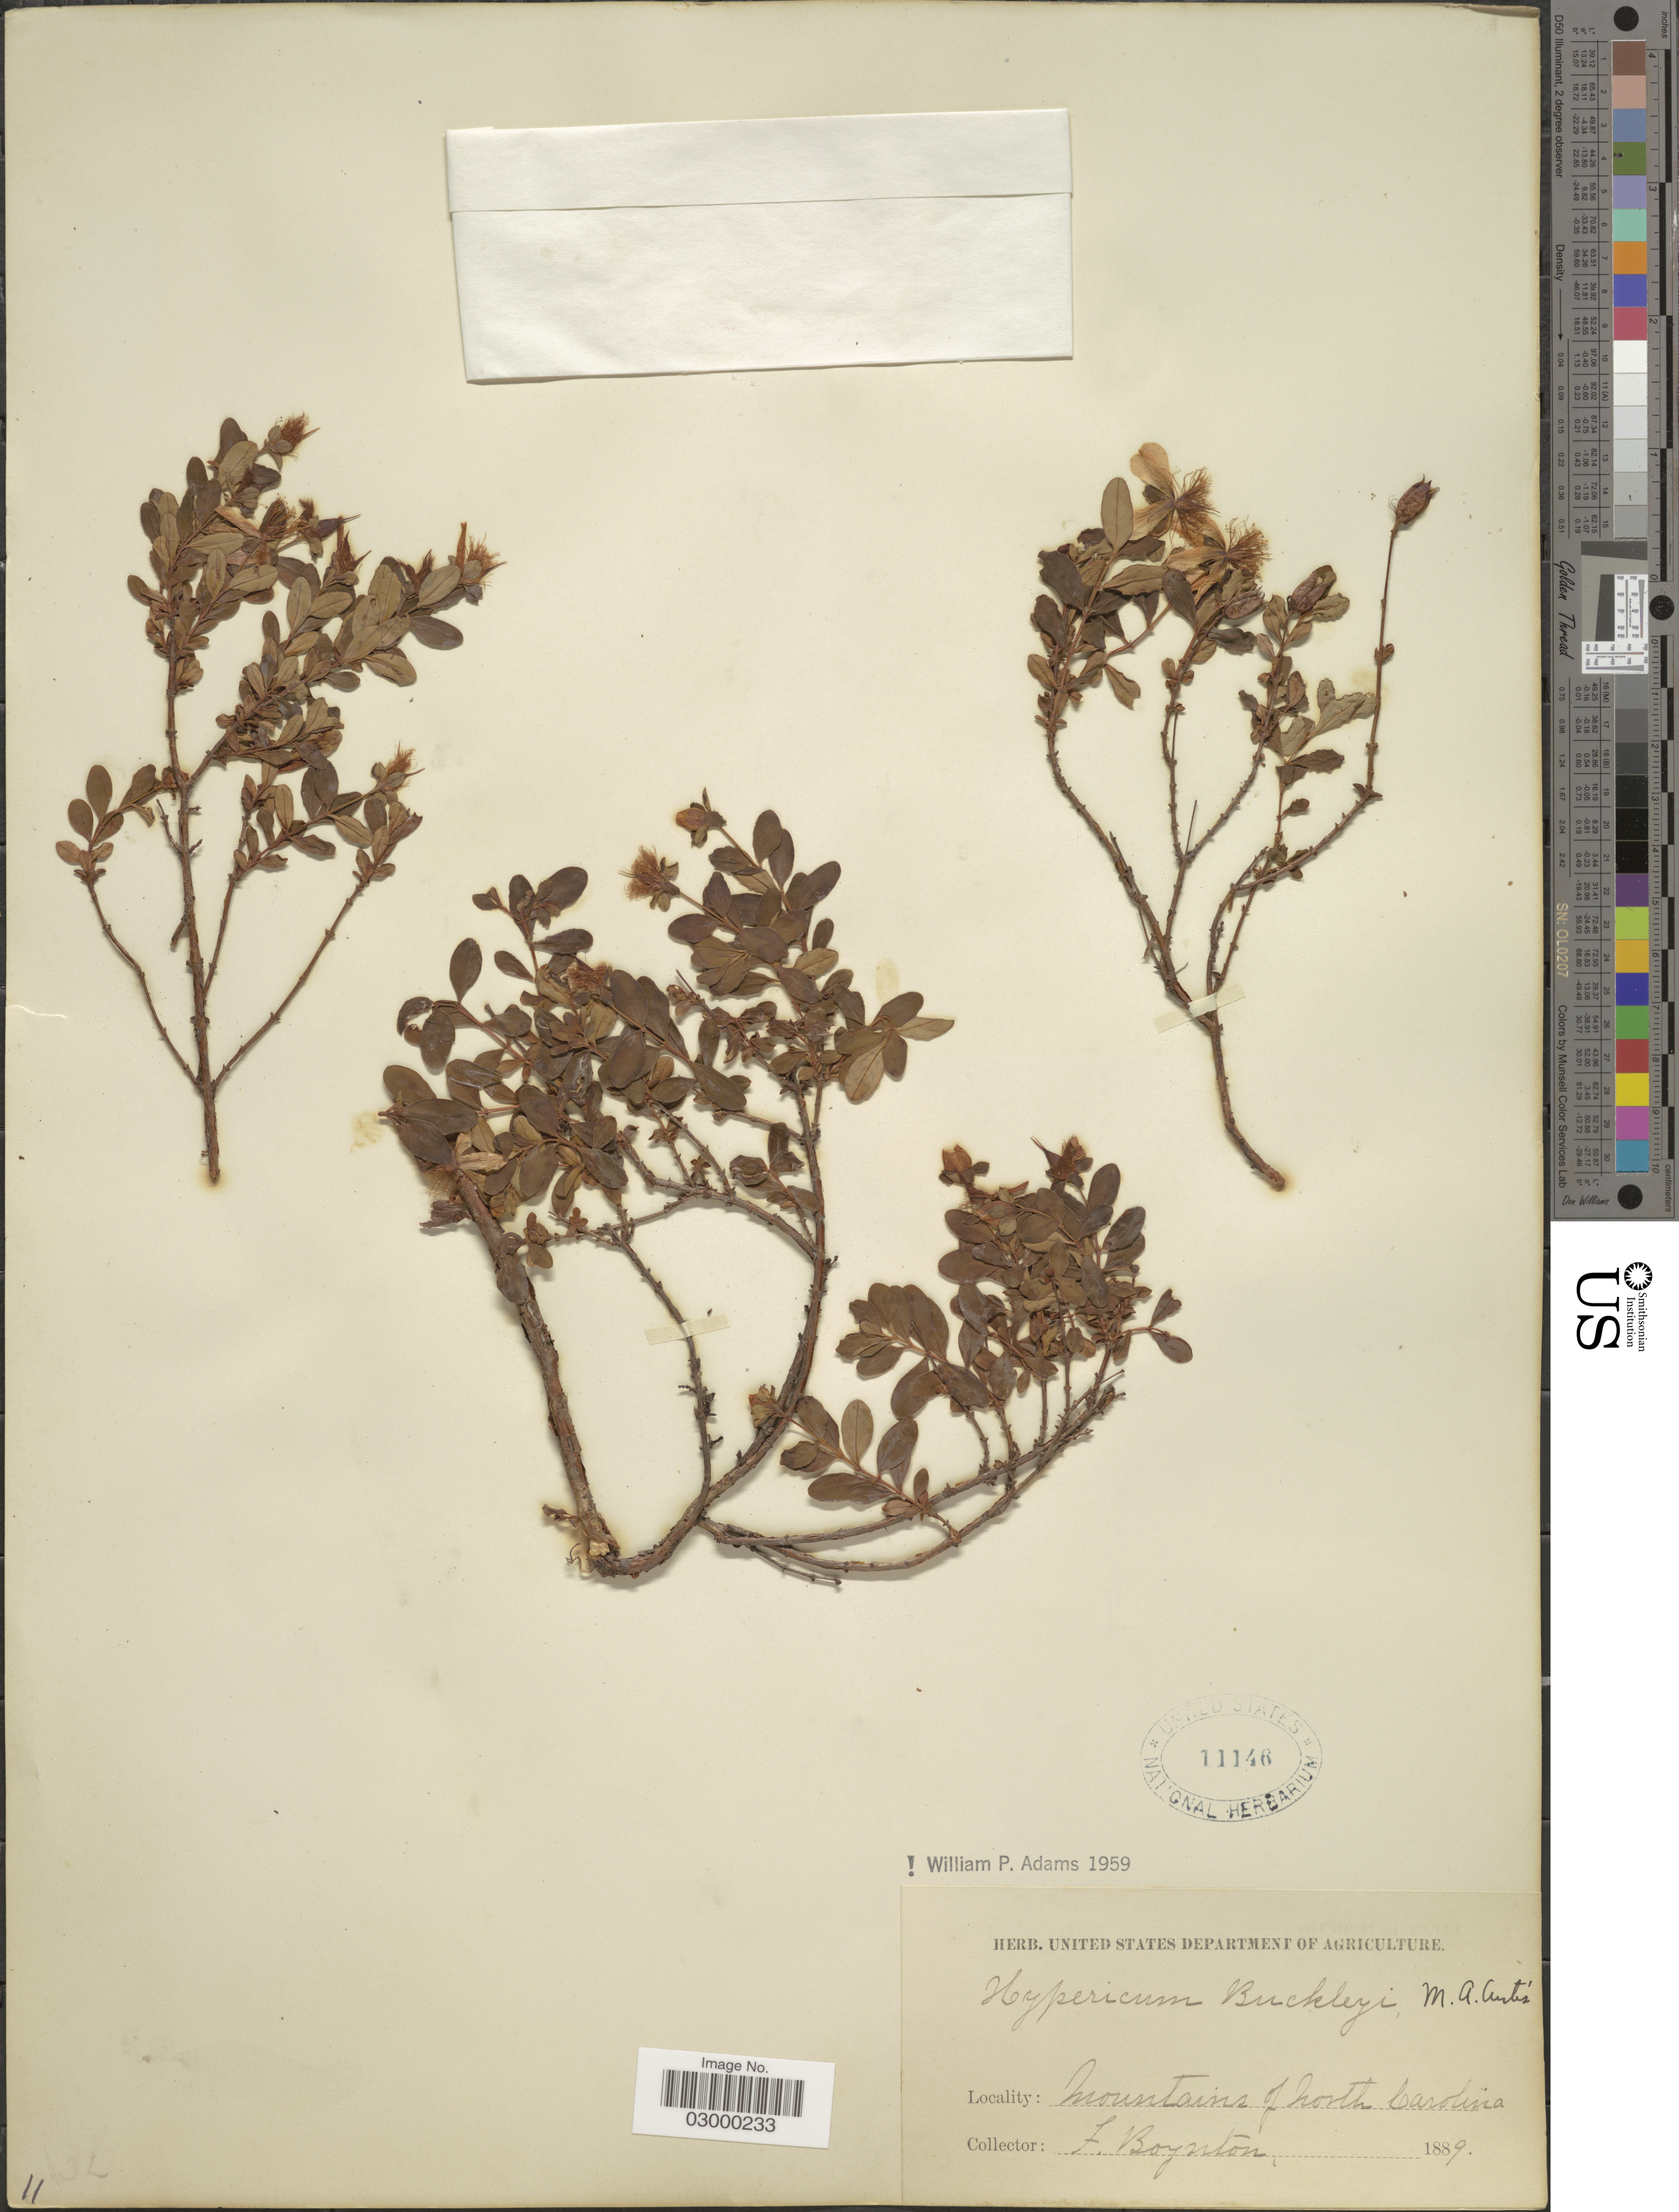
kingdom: Plantae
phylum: Tracheophyta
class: Magnoliopsida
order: Malpighiales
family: Hypericaceae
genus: Hypericum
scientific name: Hypericum buckleyi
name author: M.A. Curtis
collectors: F. Boynton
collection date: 1889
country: United States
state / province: North Carolina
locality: Mountains of North Carolina.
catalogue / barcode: US 11146